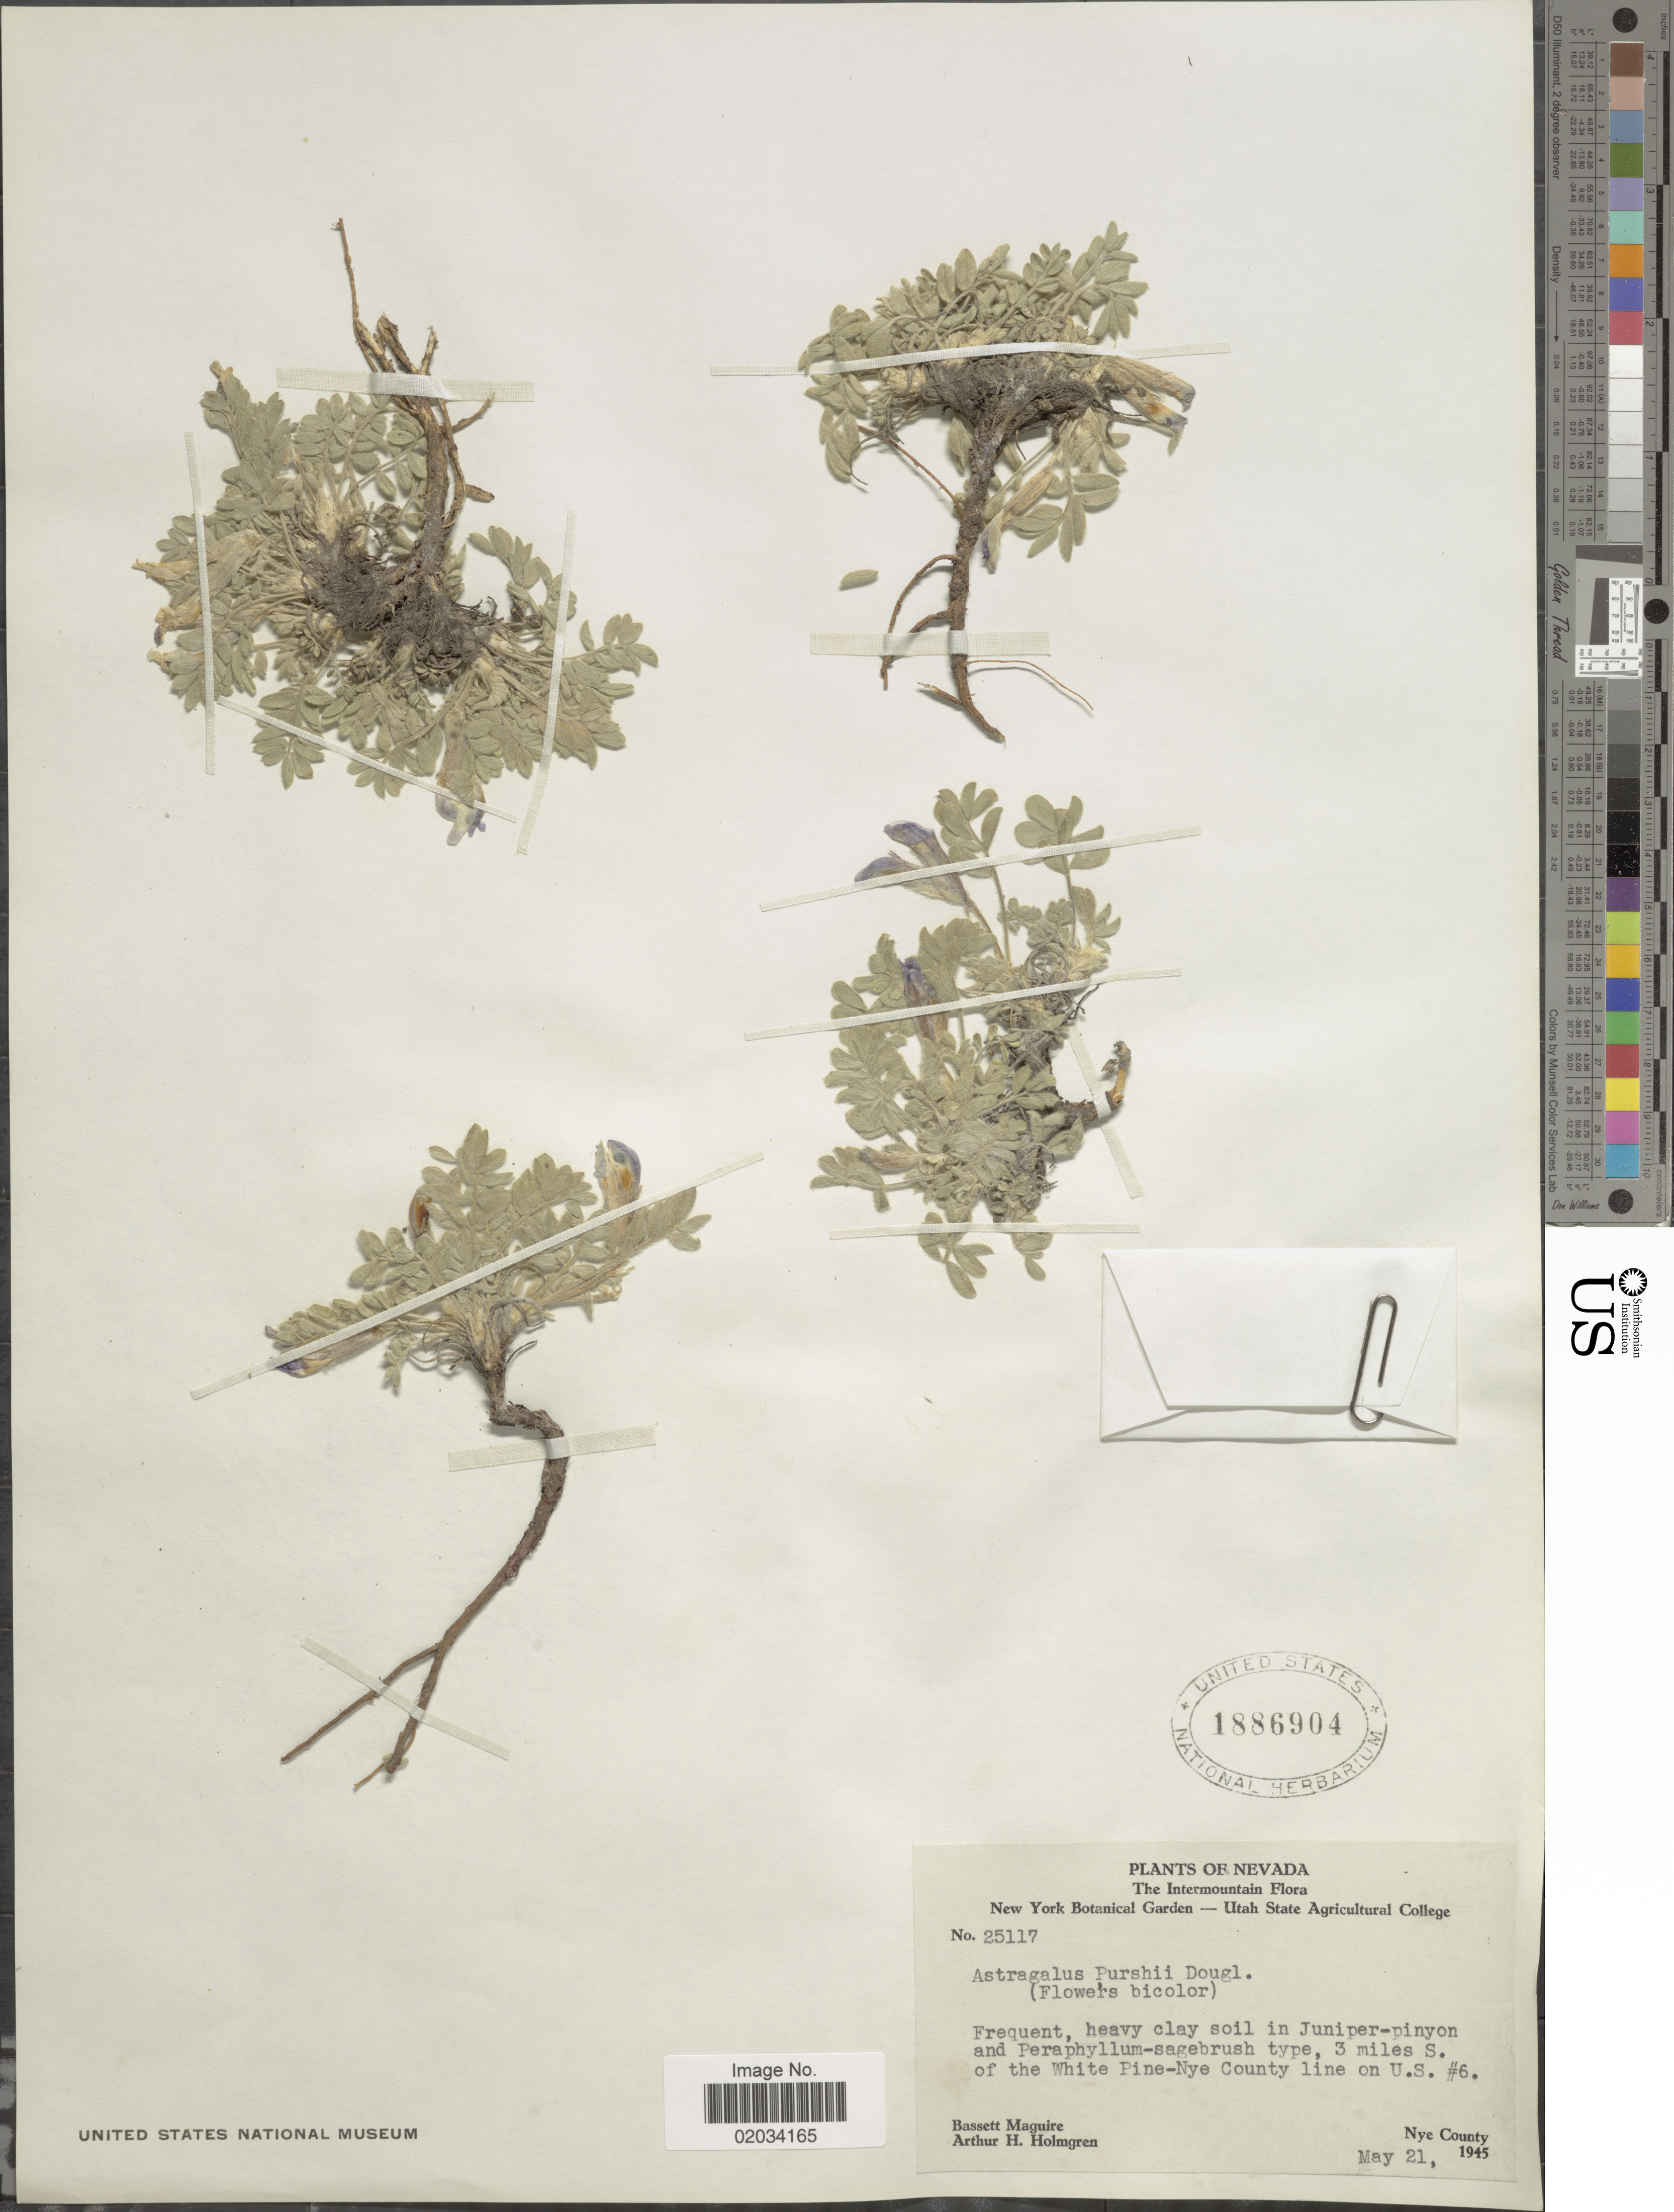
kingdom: Plantae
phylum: Tracheophyta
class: Magnoliopsida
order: Fabales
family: Fabaceae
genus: Astragalus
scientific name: Astragalus purshii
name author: Douglas ex Hook.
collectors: B. Maguire & A. H. Holmgren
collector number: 25117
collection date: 1945-05-21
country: United States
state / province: Nevada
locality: The Intermountain, 3 miles S. of the White Pine-Nye County line on U.S. # 6, Nye County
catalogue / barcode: US 1886904